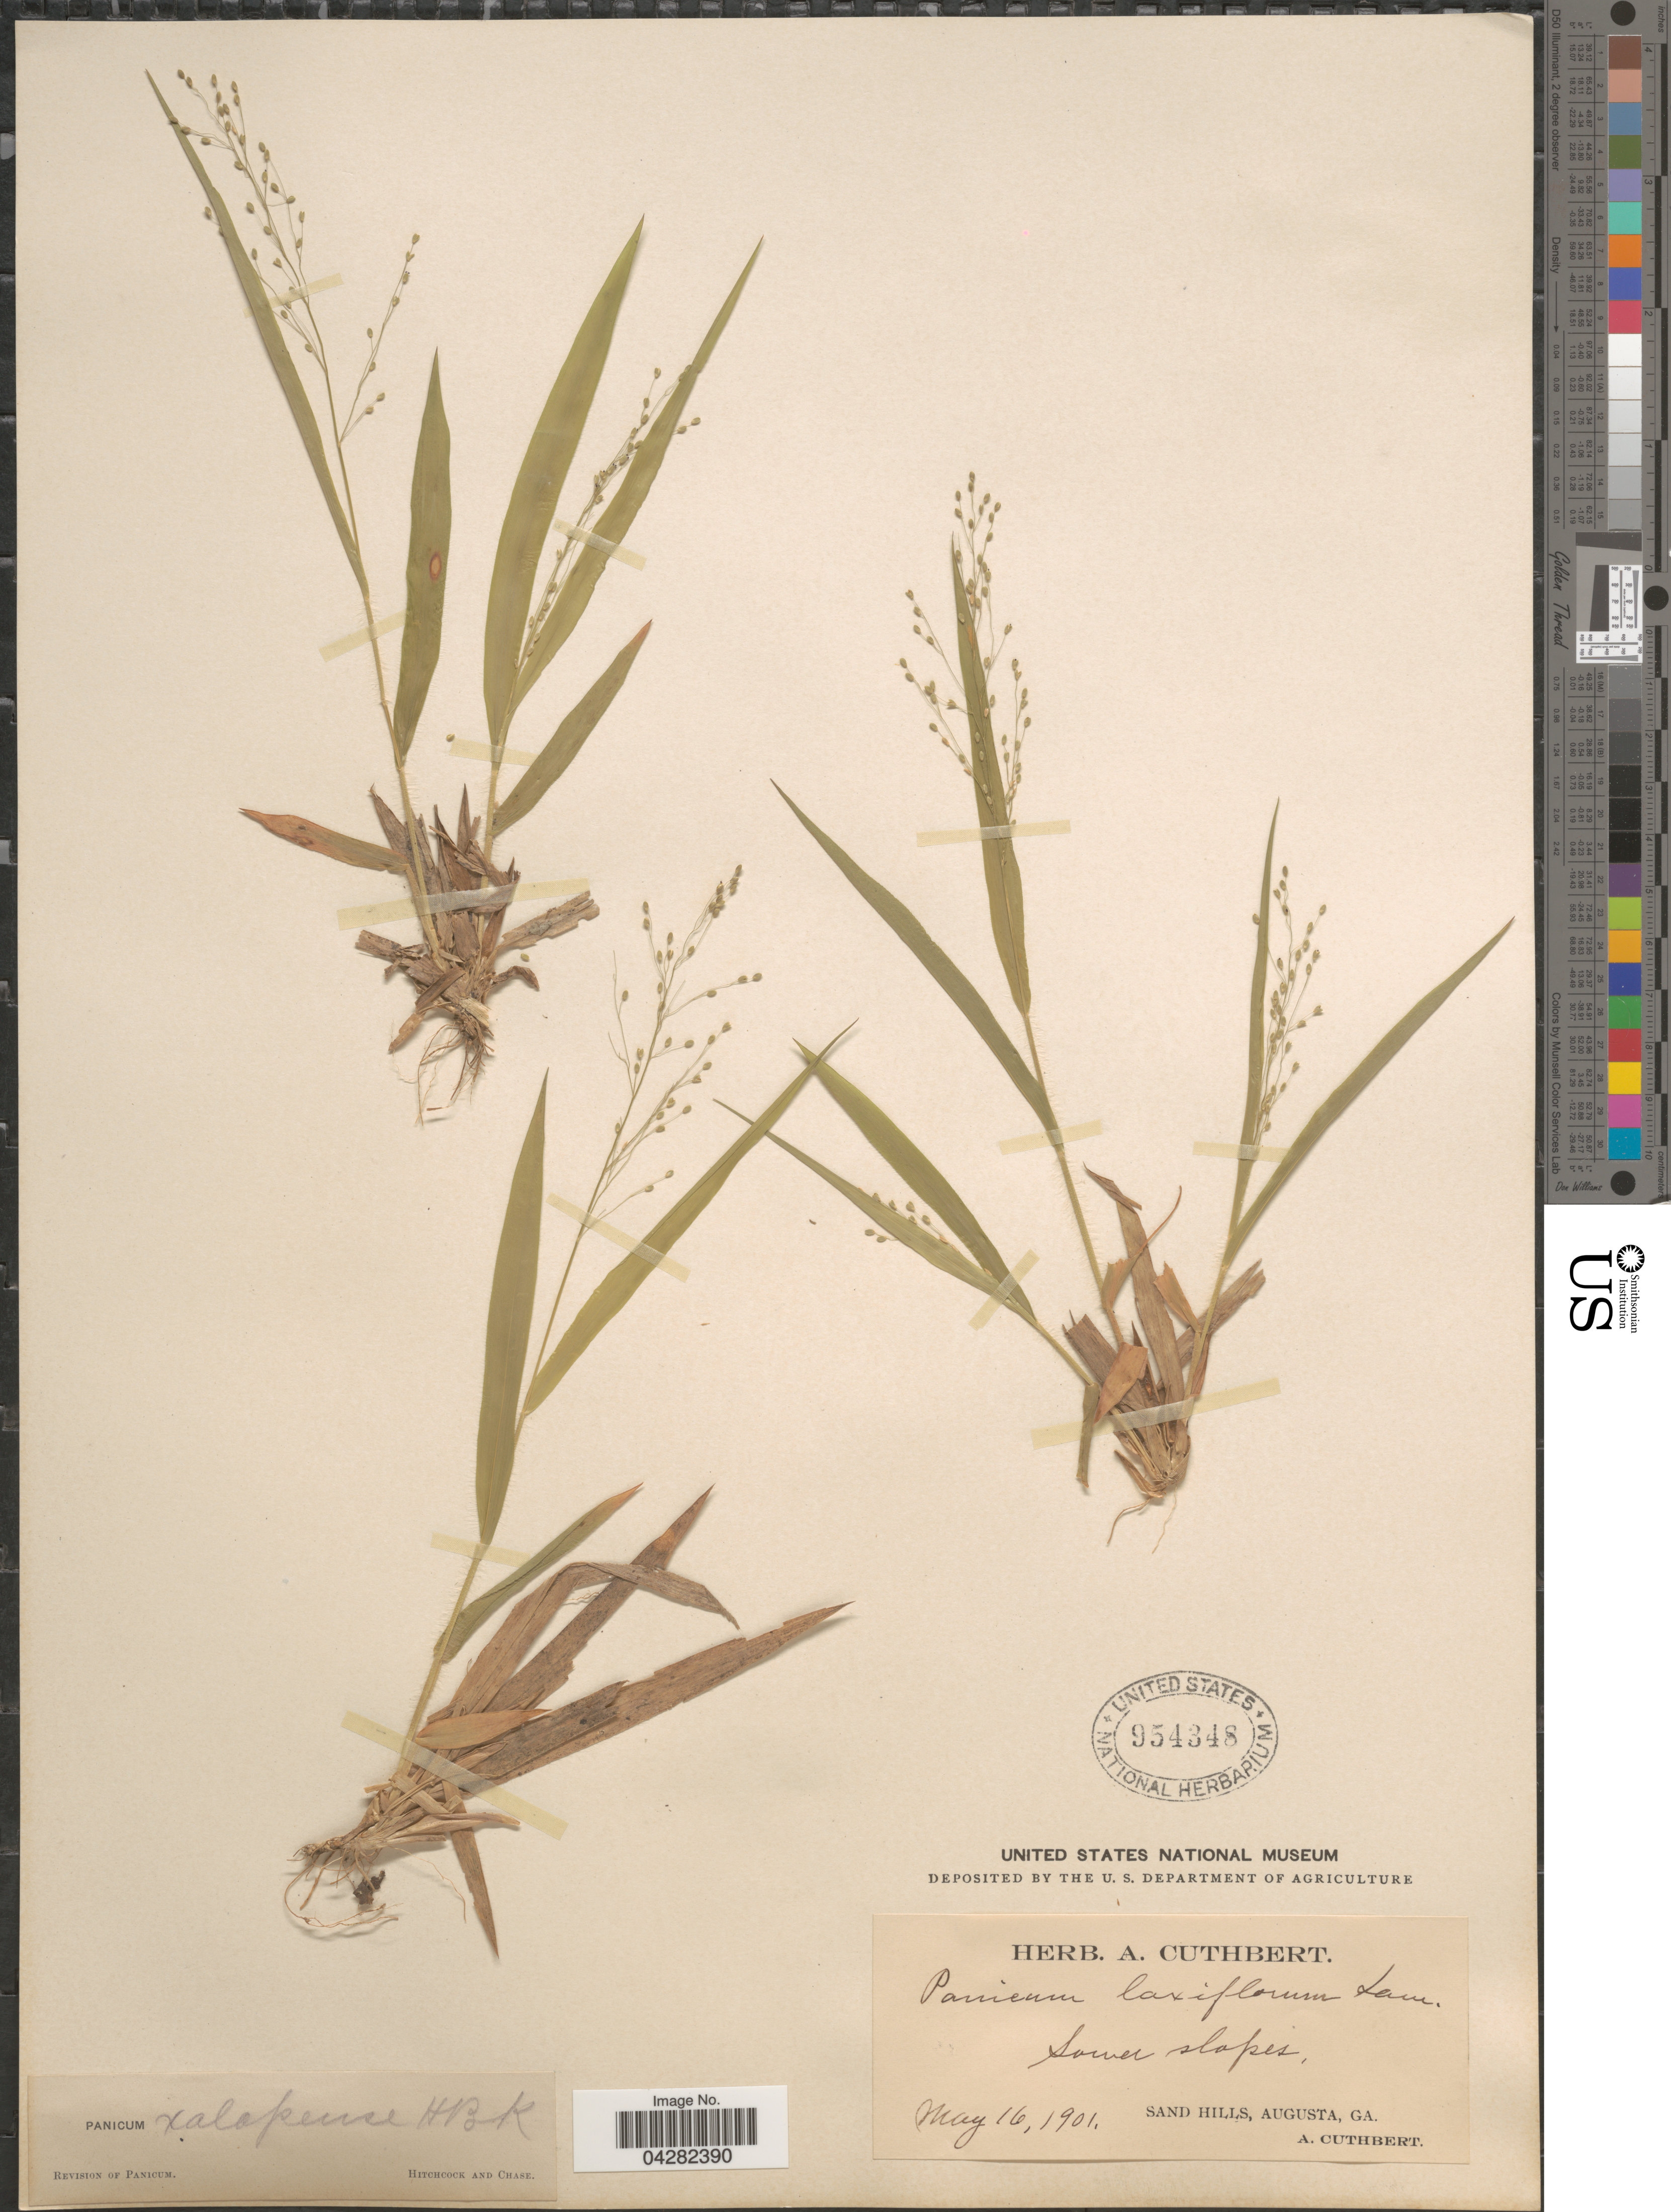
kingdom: Plantae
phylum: Tracheophyta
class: Liliopsida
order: Poales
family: Poaceae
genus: Dichanthelium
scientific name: Dichanthelium laxiflorum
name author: (Lam.) Gould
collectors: A. Cuthbert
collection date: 1901-05-16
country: United States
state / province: Georgia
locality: Sand hills, Augusta.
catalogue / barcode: US 954348